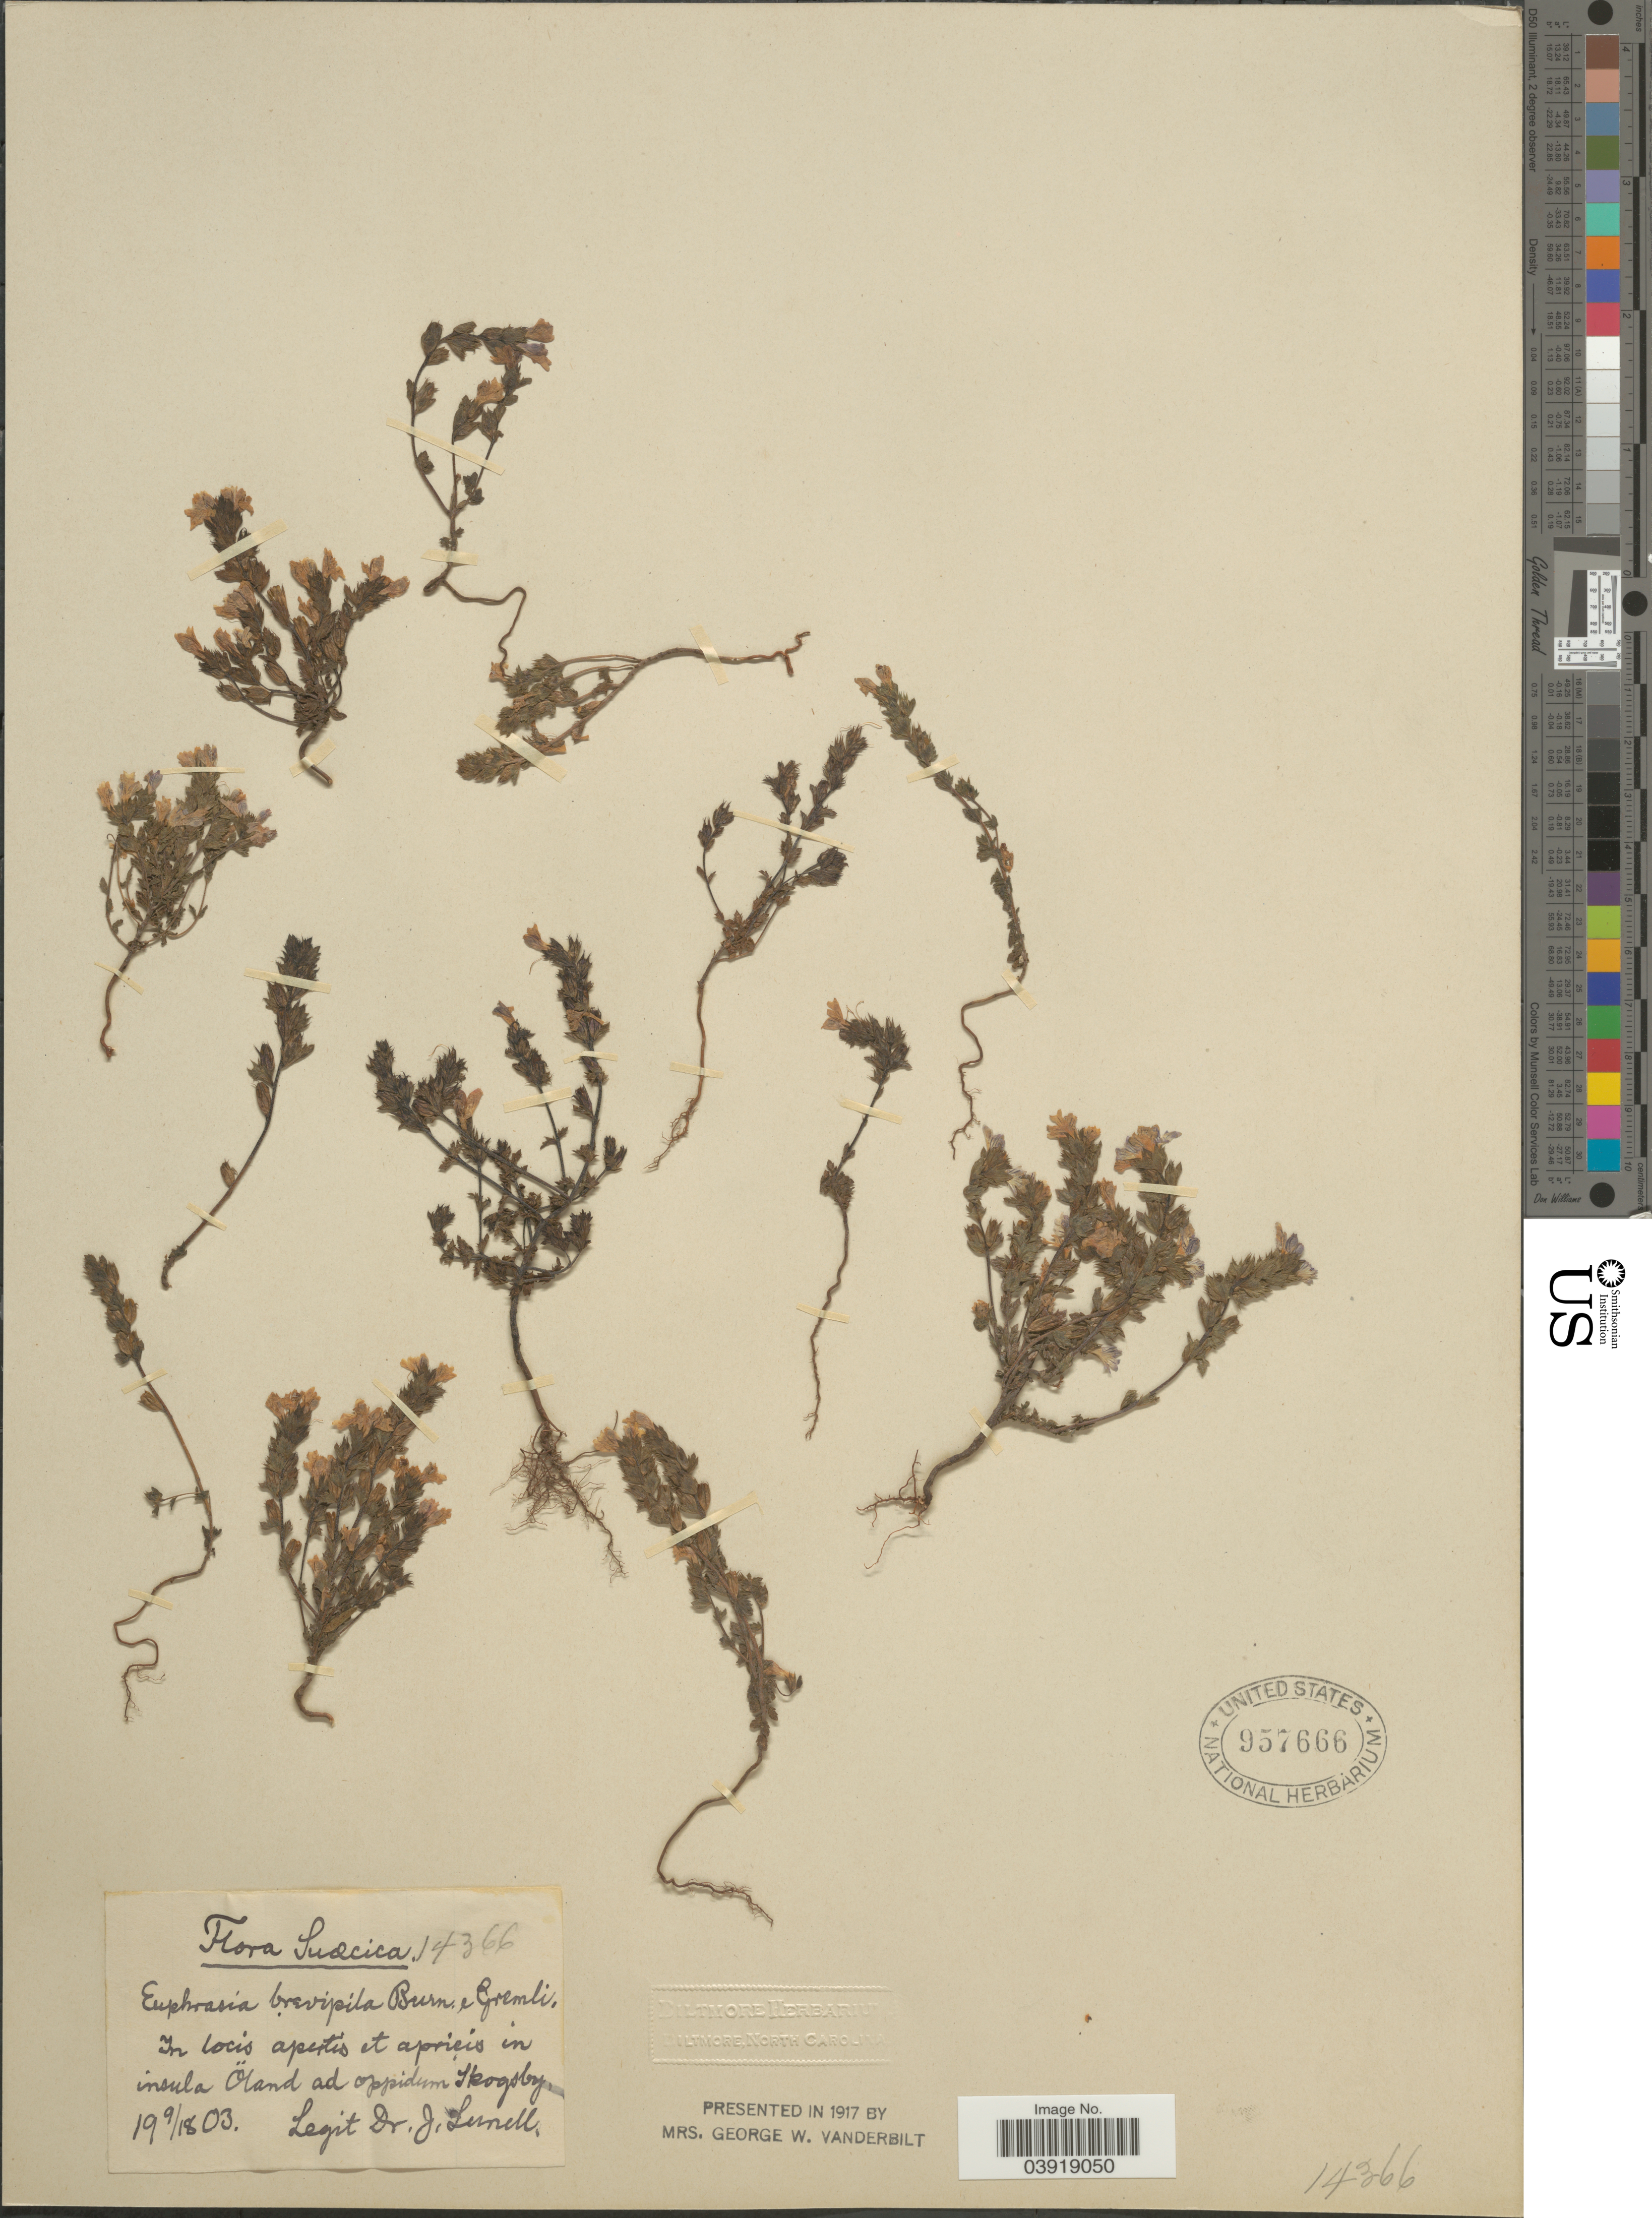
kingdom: Plantae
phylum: Tracheophyta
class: Magnoliopsida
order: Lamiales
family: Orobanchaceae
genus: Euphrasia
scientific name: Euphrasia brevipila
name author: Burn. & Gremli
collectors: J. Lunell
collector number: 14366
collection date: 1903-09-18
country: Sweden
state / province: Kalmar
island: Oland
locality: Suecica. In locis apestis et apricis in insula Öland ad oppidum Skogsby.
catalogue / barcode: US 957666